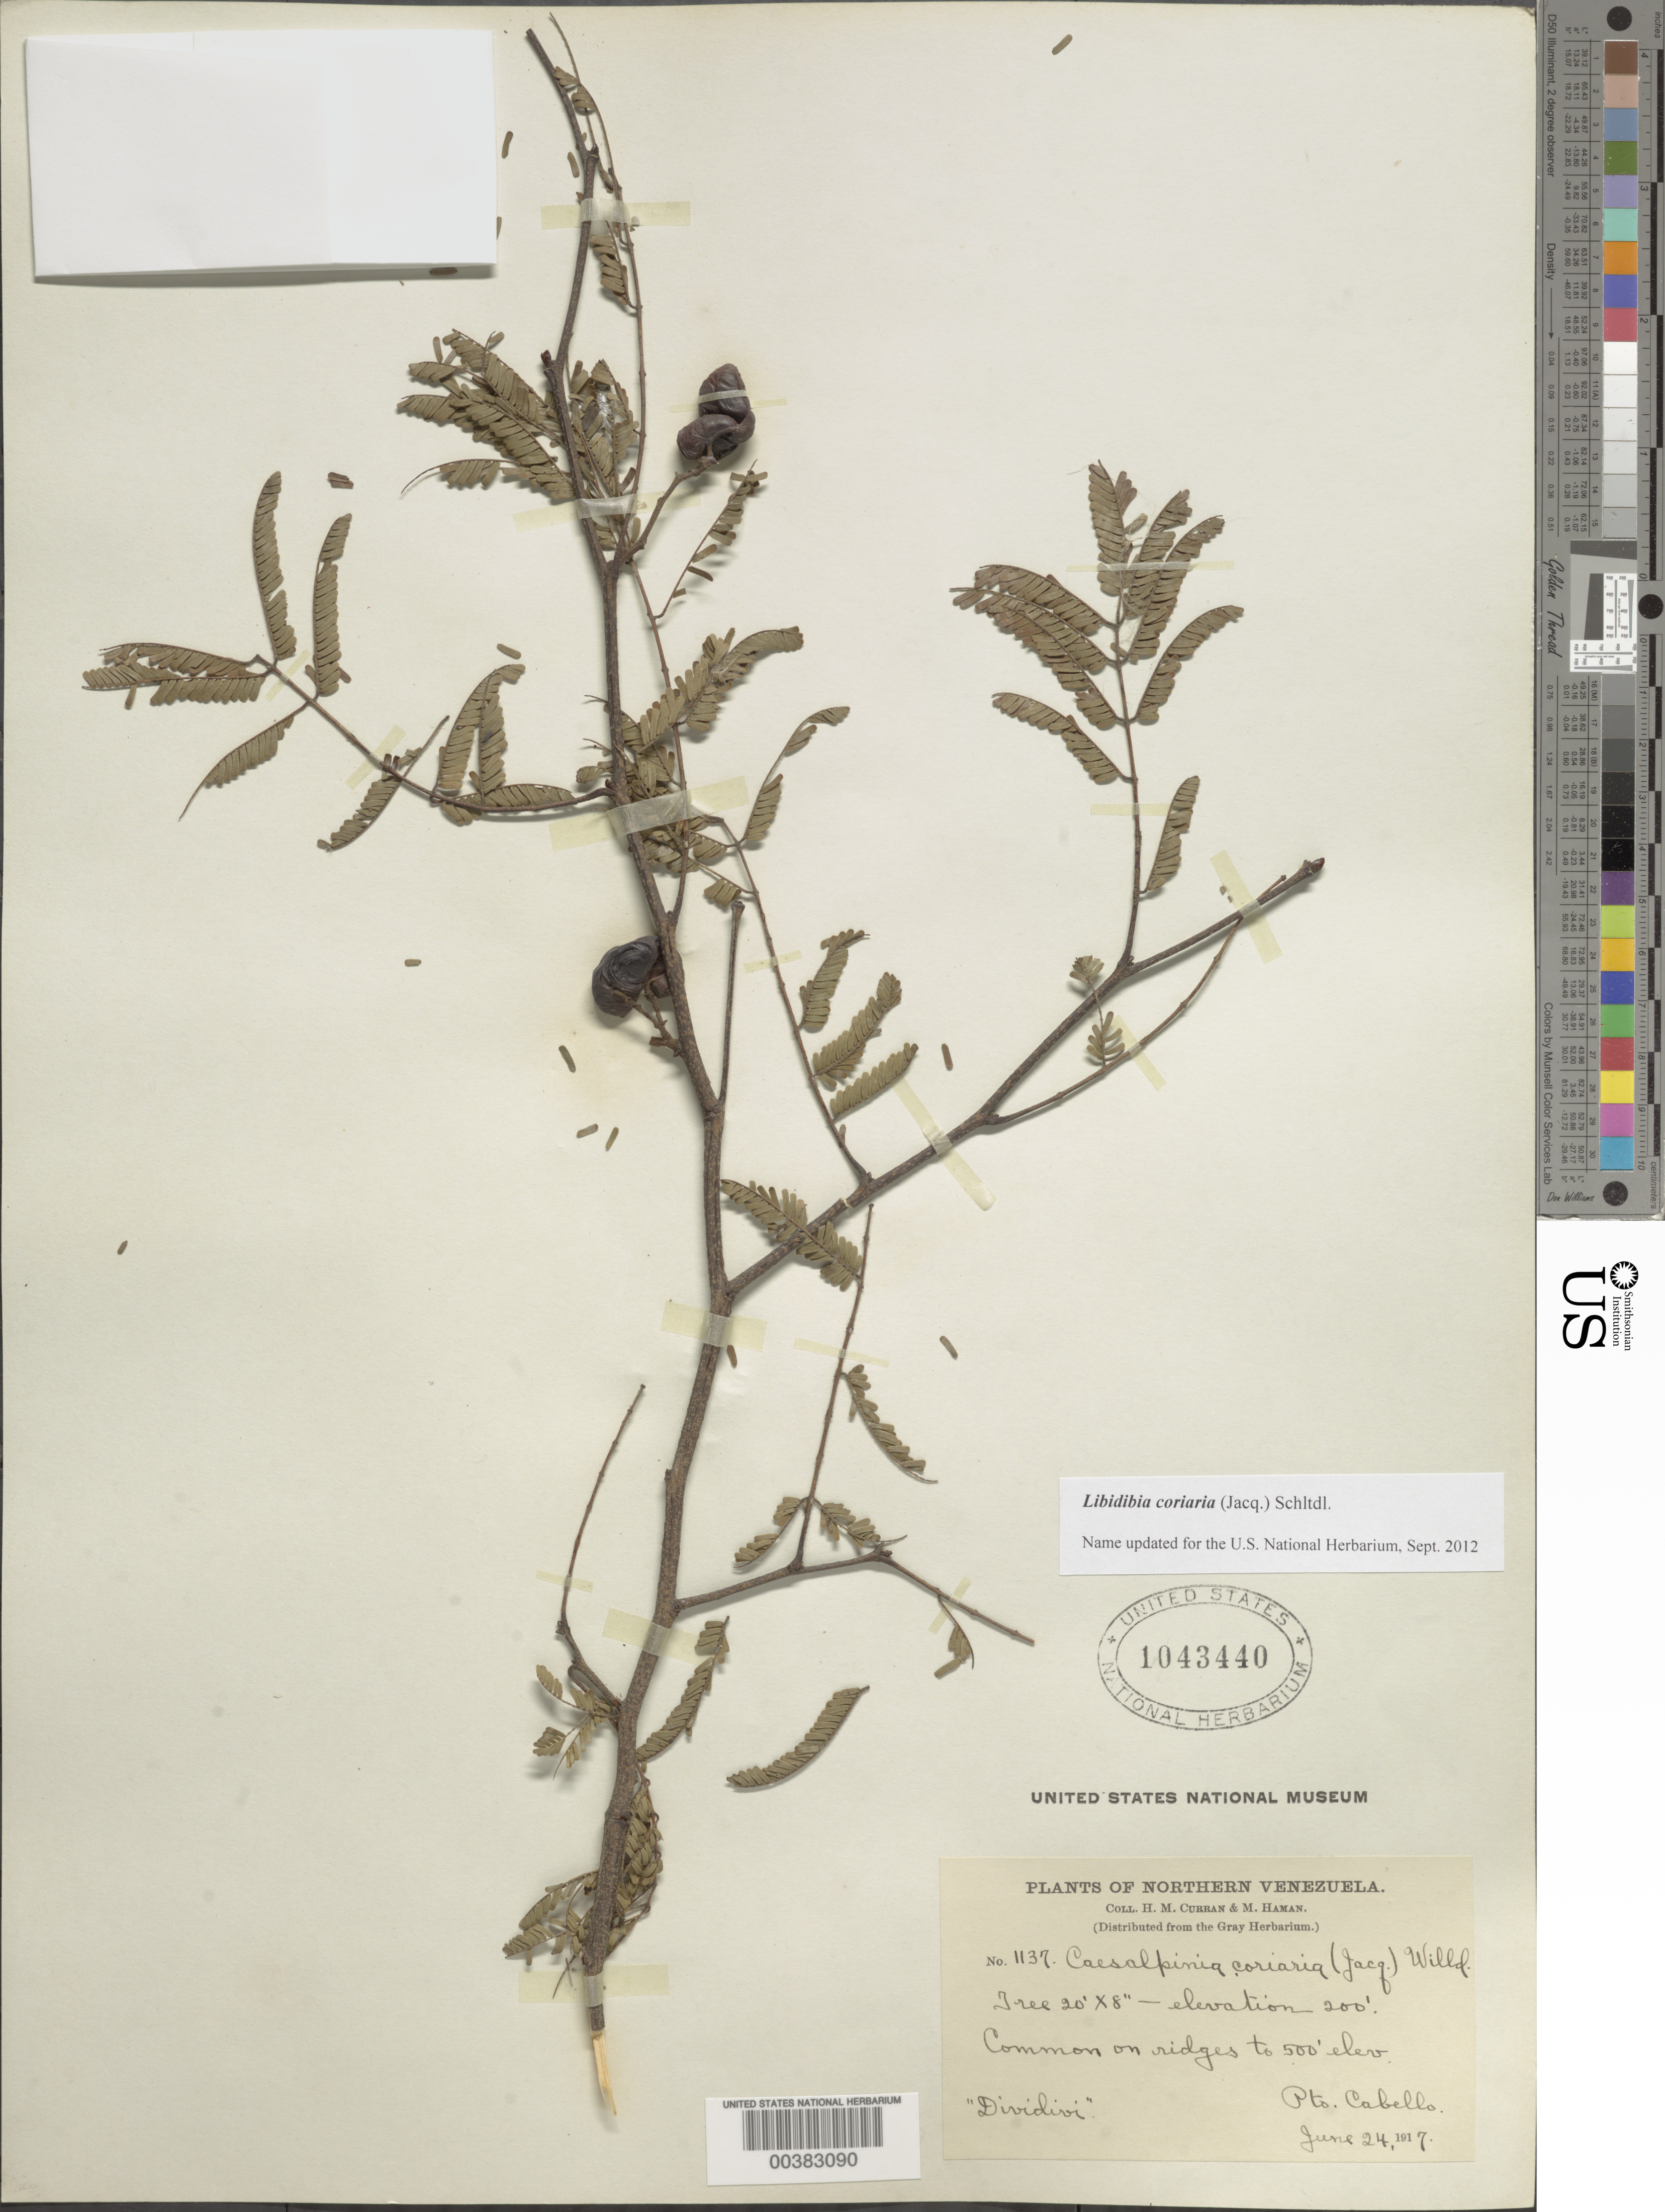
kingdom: Plantae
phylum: Tracheophyta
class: Magnoliopsida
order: Fabales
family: Fabaceae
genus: Libidibia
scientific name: Libidibia coriaria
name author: (Jacq.) Schltdl.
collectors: H. M. Curran & M. Haman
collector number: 1137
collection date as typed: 24 Jun 1917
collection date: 1917-06-24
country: Venezuela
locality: Porto cabello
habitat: On ridges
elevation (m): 61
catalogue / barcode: US 1043440